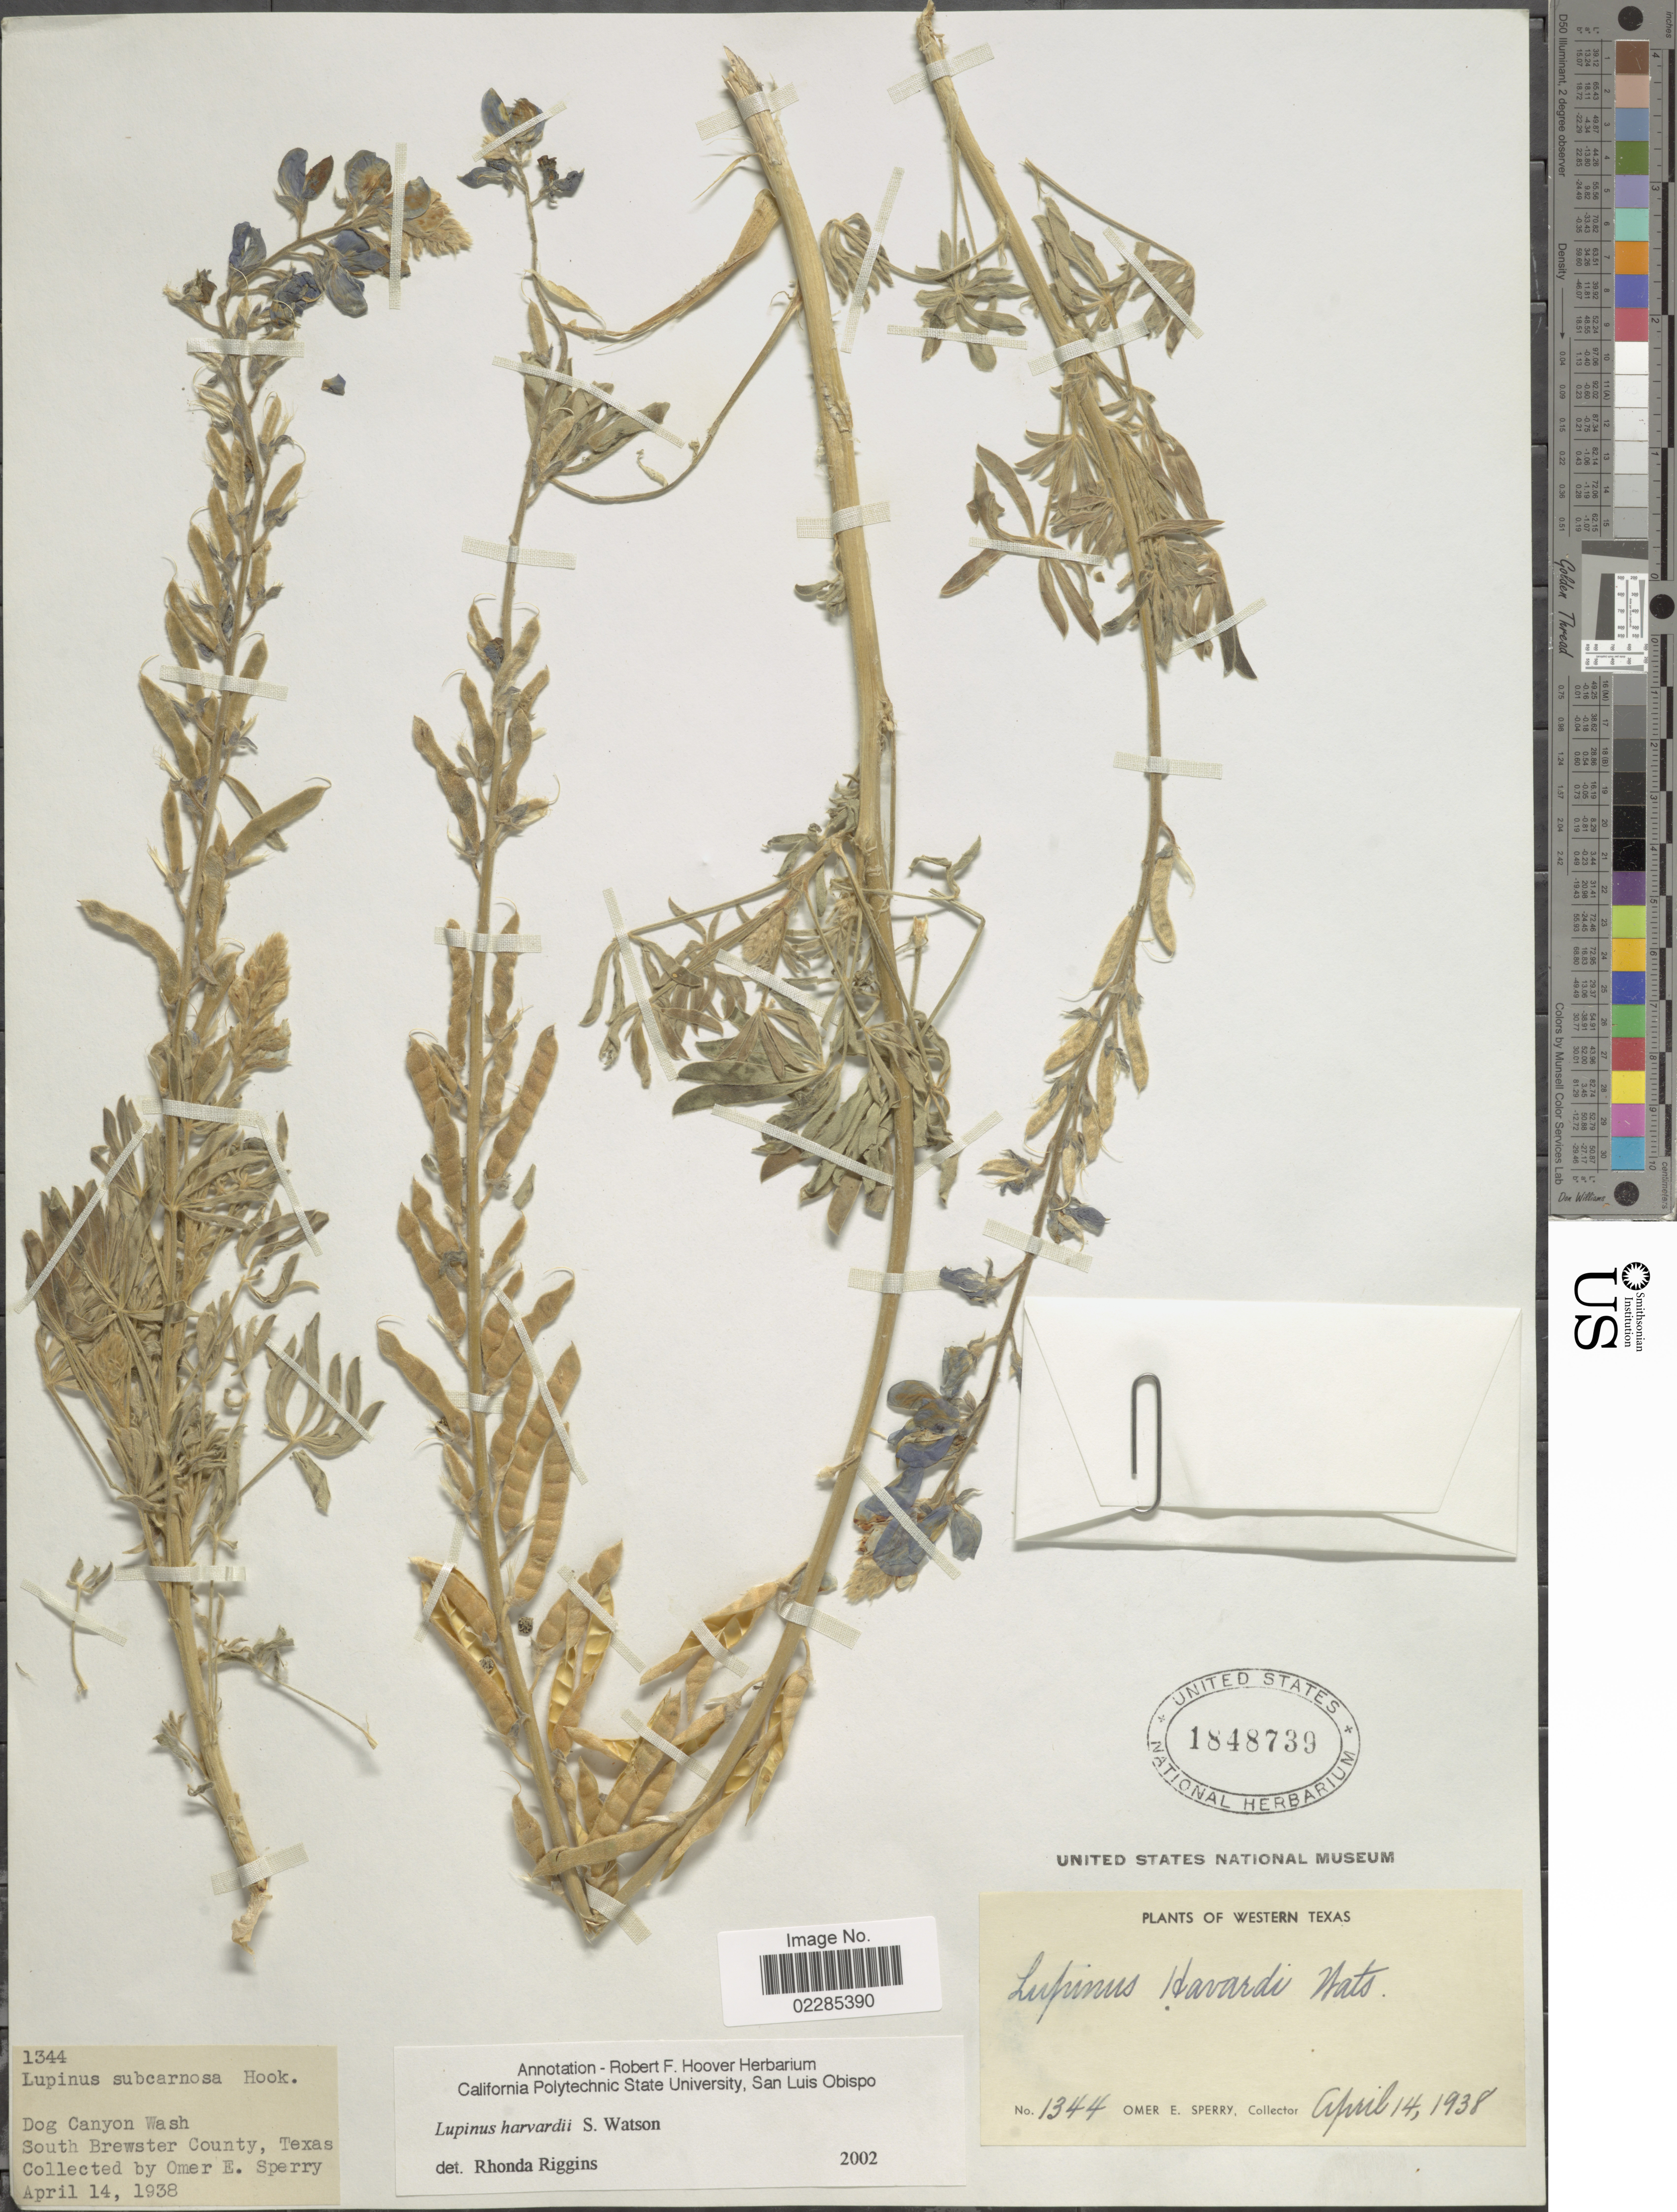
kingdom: Plantae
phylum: Tracheophyta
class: Magnoliopsida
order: Fabales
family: Fabaceae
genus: Lupinus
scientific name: Lupinus havardii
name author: S. Watson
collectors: O. E. Sperry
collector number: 1344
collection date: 1938-04-14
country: United States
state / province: Texas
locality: Western Texas, Dog Canyon Wash, South Brewster County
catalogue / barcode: US 1848739